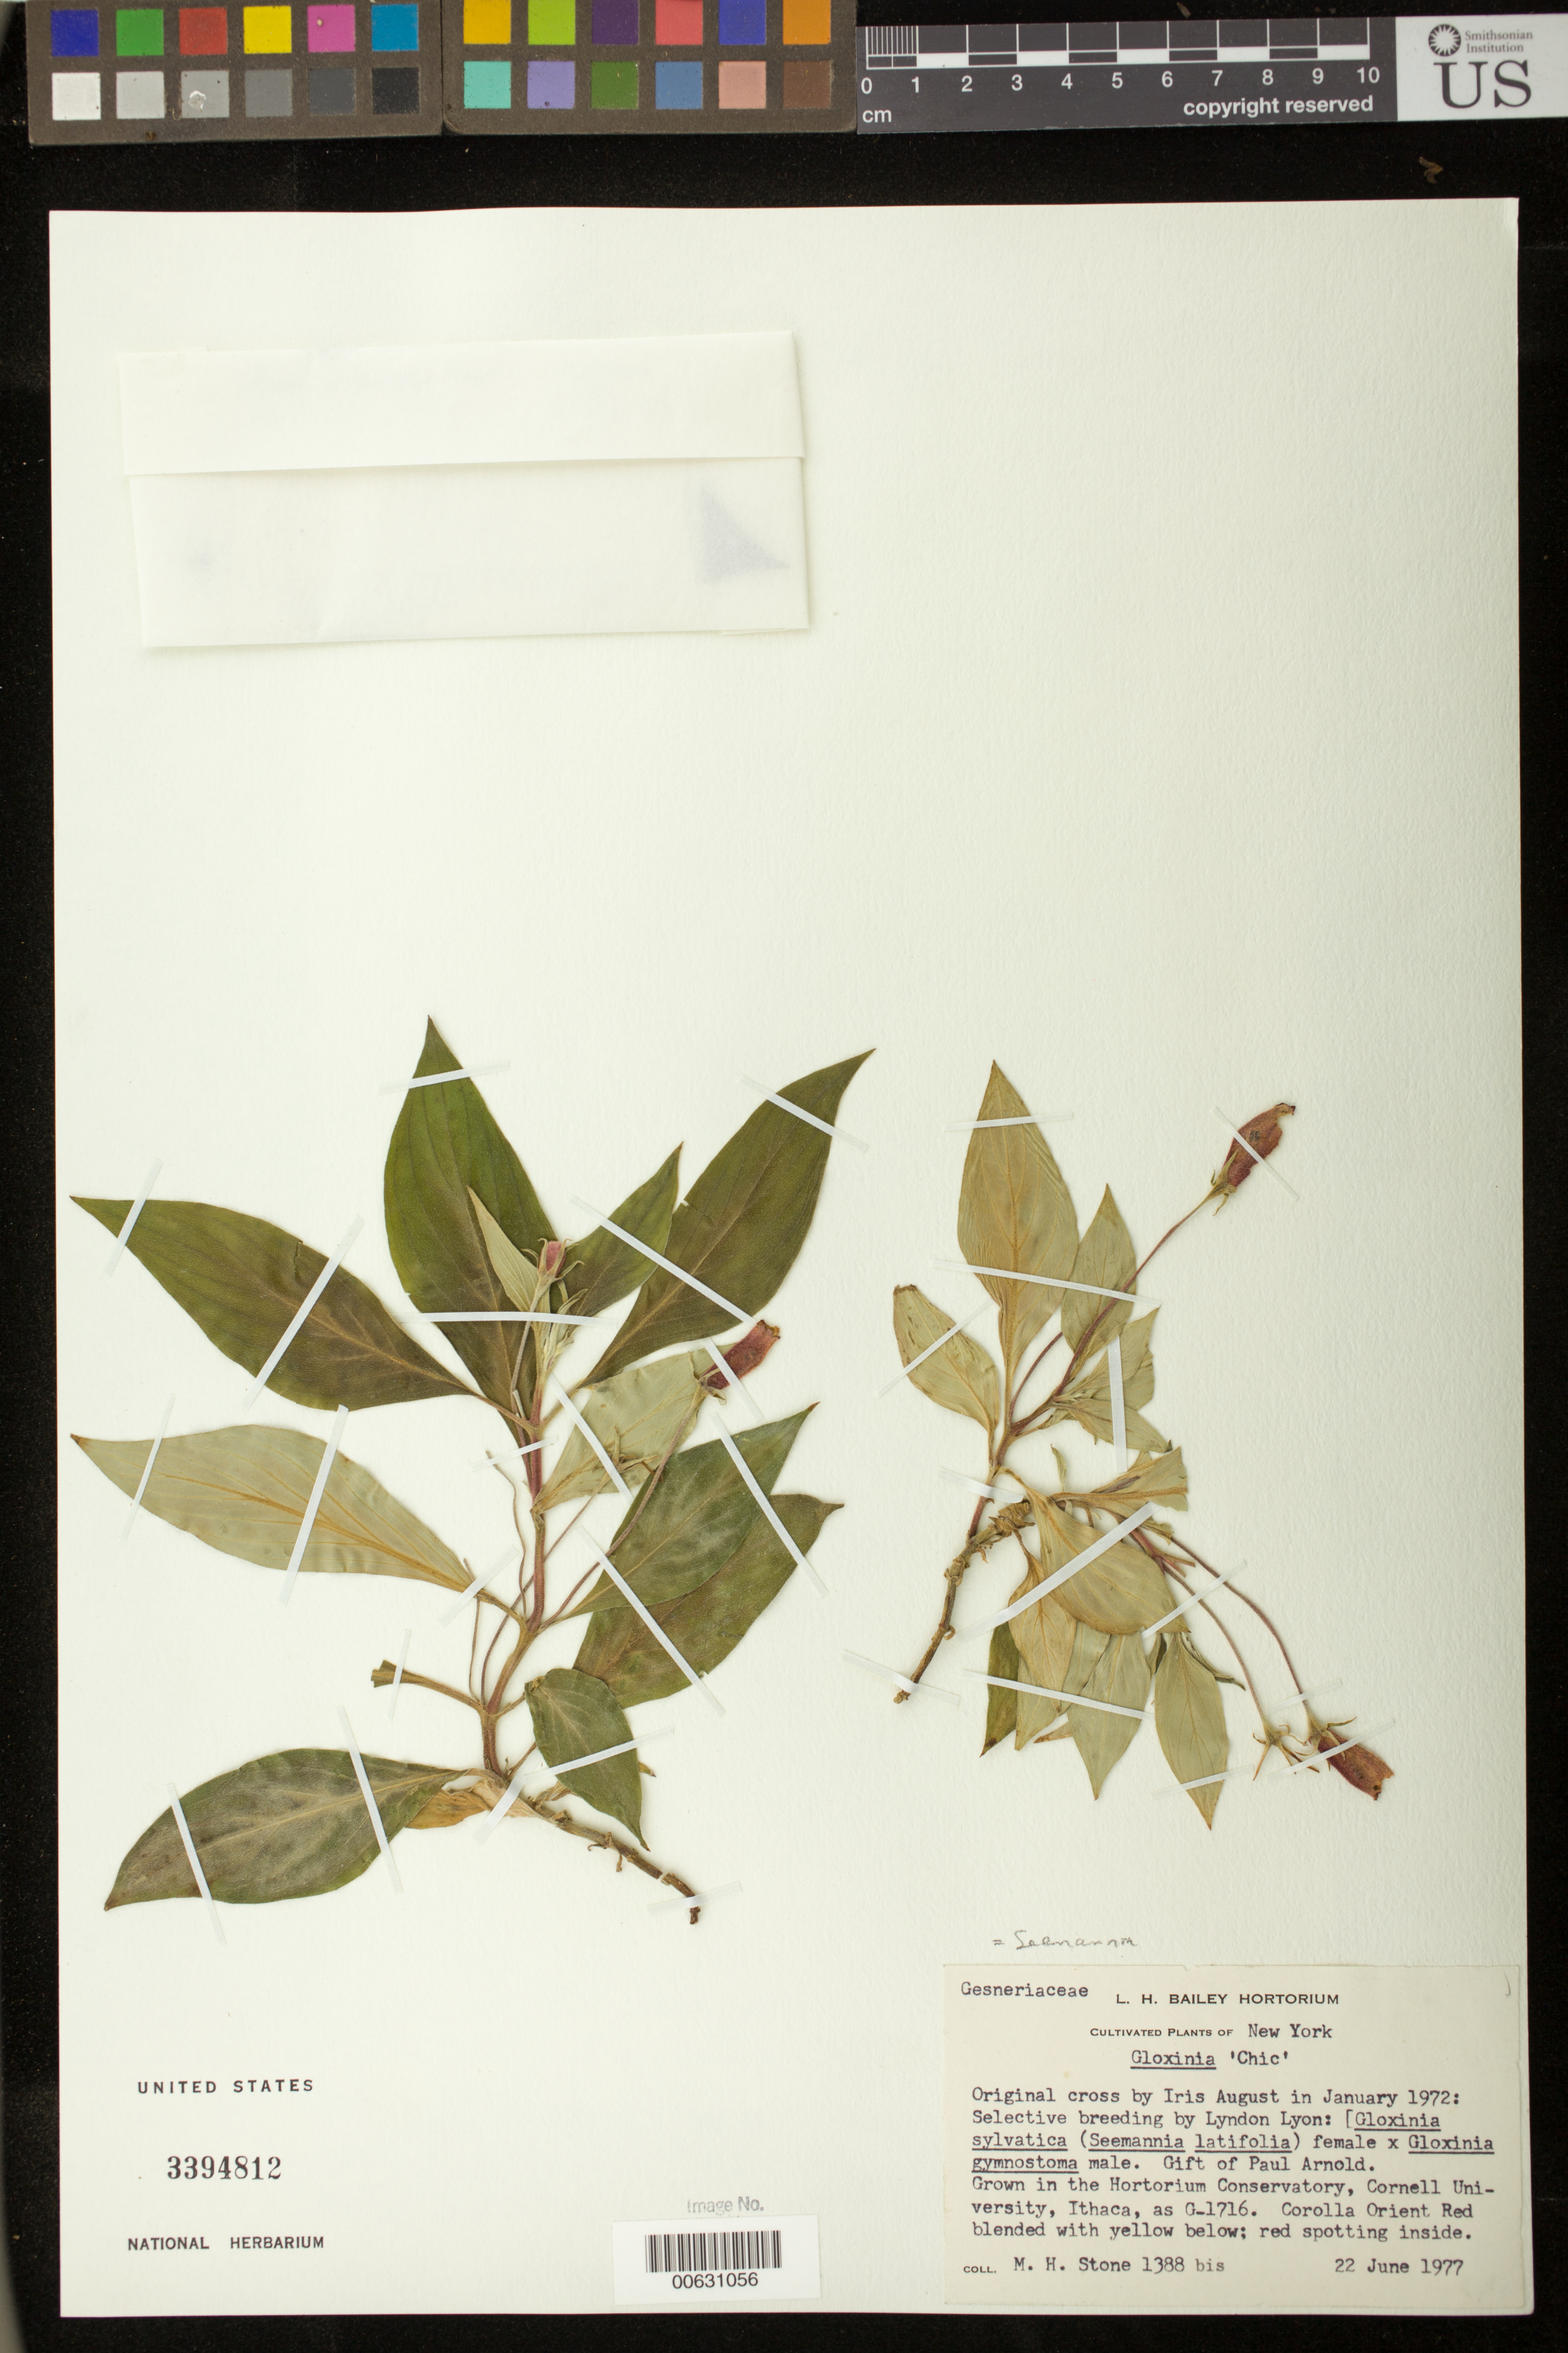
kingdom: Plantae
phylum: Tracheophyta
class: Magnoliopsida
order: Lamiales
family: Gesneriaceae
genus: Seemannia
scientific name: Seemannia 'Chic'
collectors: M. Stone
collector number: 1388 bis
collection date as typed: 22 Jun 1977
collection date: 1977-06-22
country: United States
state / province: New York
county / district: Tompkins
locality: L.H. Bailey Hortorium, Cornell University, Ithaca, NY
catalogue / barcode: US 3394812